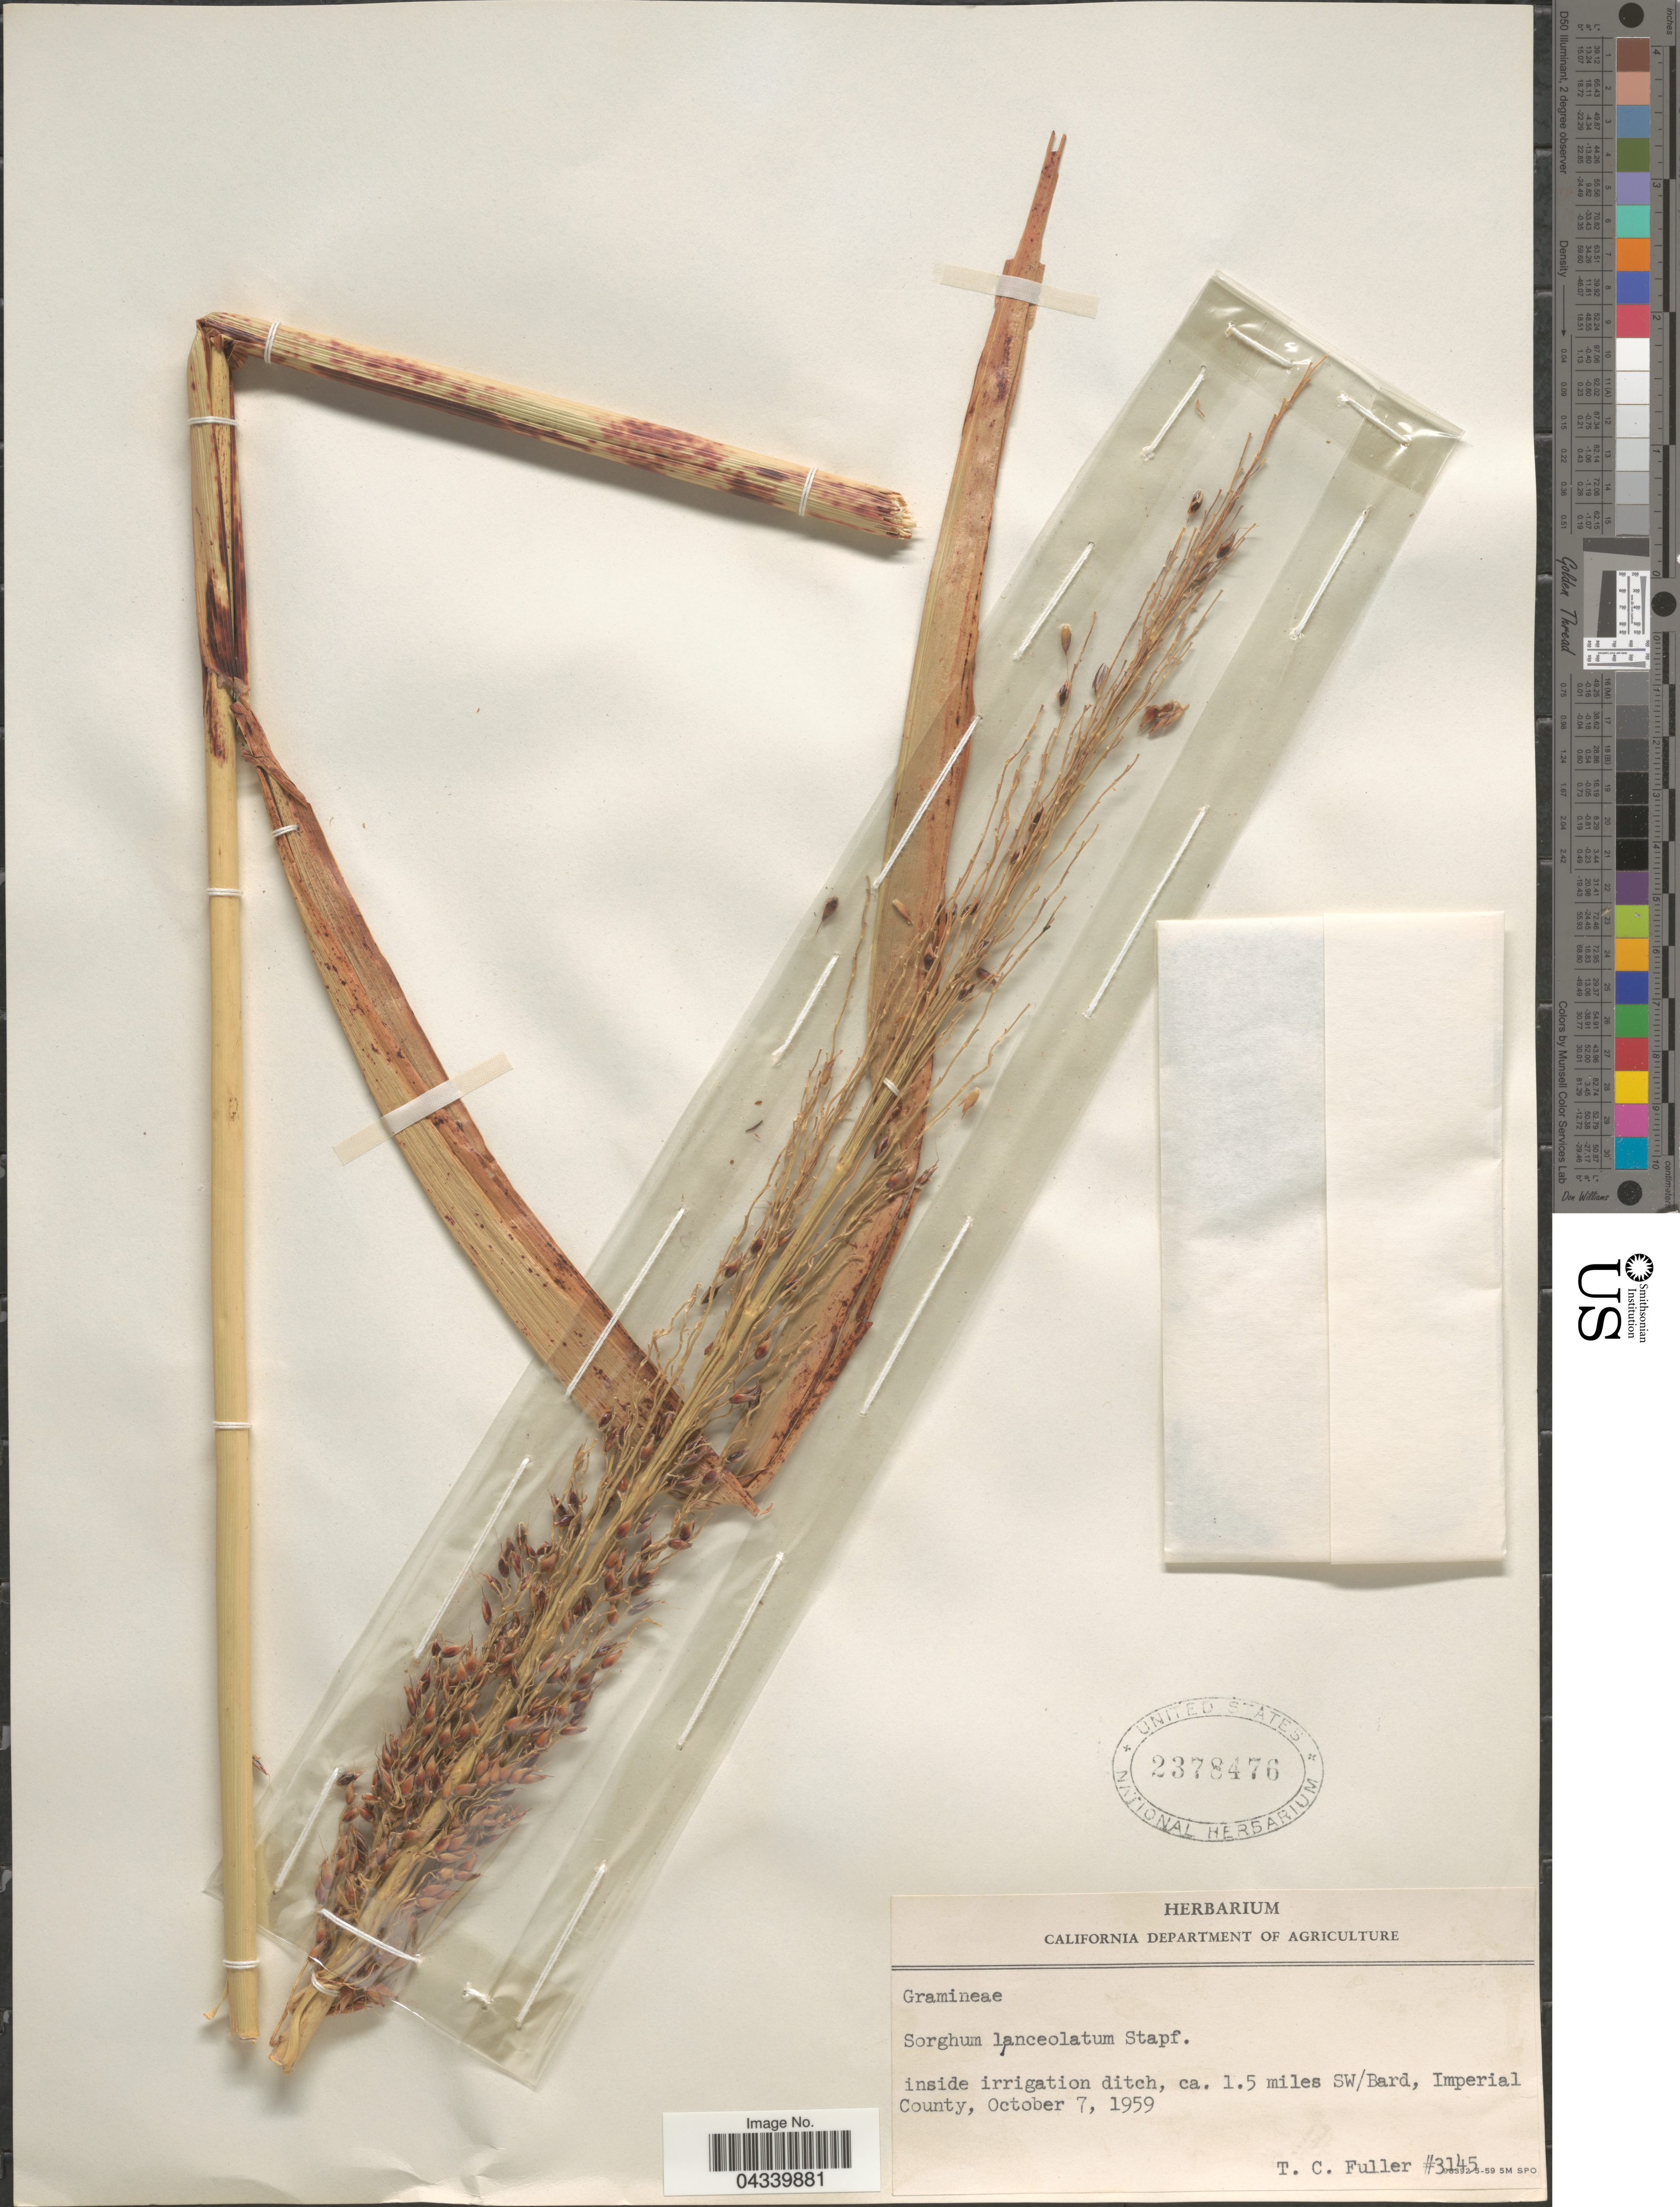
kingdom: Plantae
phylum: Tracheophyta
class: Liliopsida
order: Poales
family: Poaceae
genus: Sorghum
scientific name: Sorghum arundinaceum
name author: (Desv.) Stapf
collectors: T. Fuller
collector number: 3145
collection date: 1959-10-07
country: United States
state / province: California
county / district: Imperial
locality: Inside irrigation ditch, ca. 1.5 miles SW/Bard, Imperial County.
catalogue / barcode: US 2378476